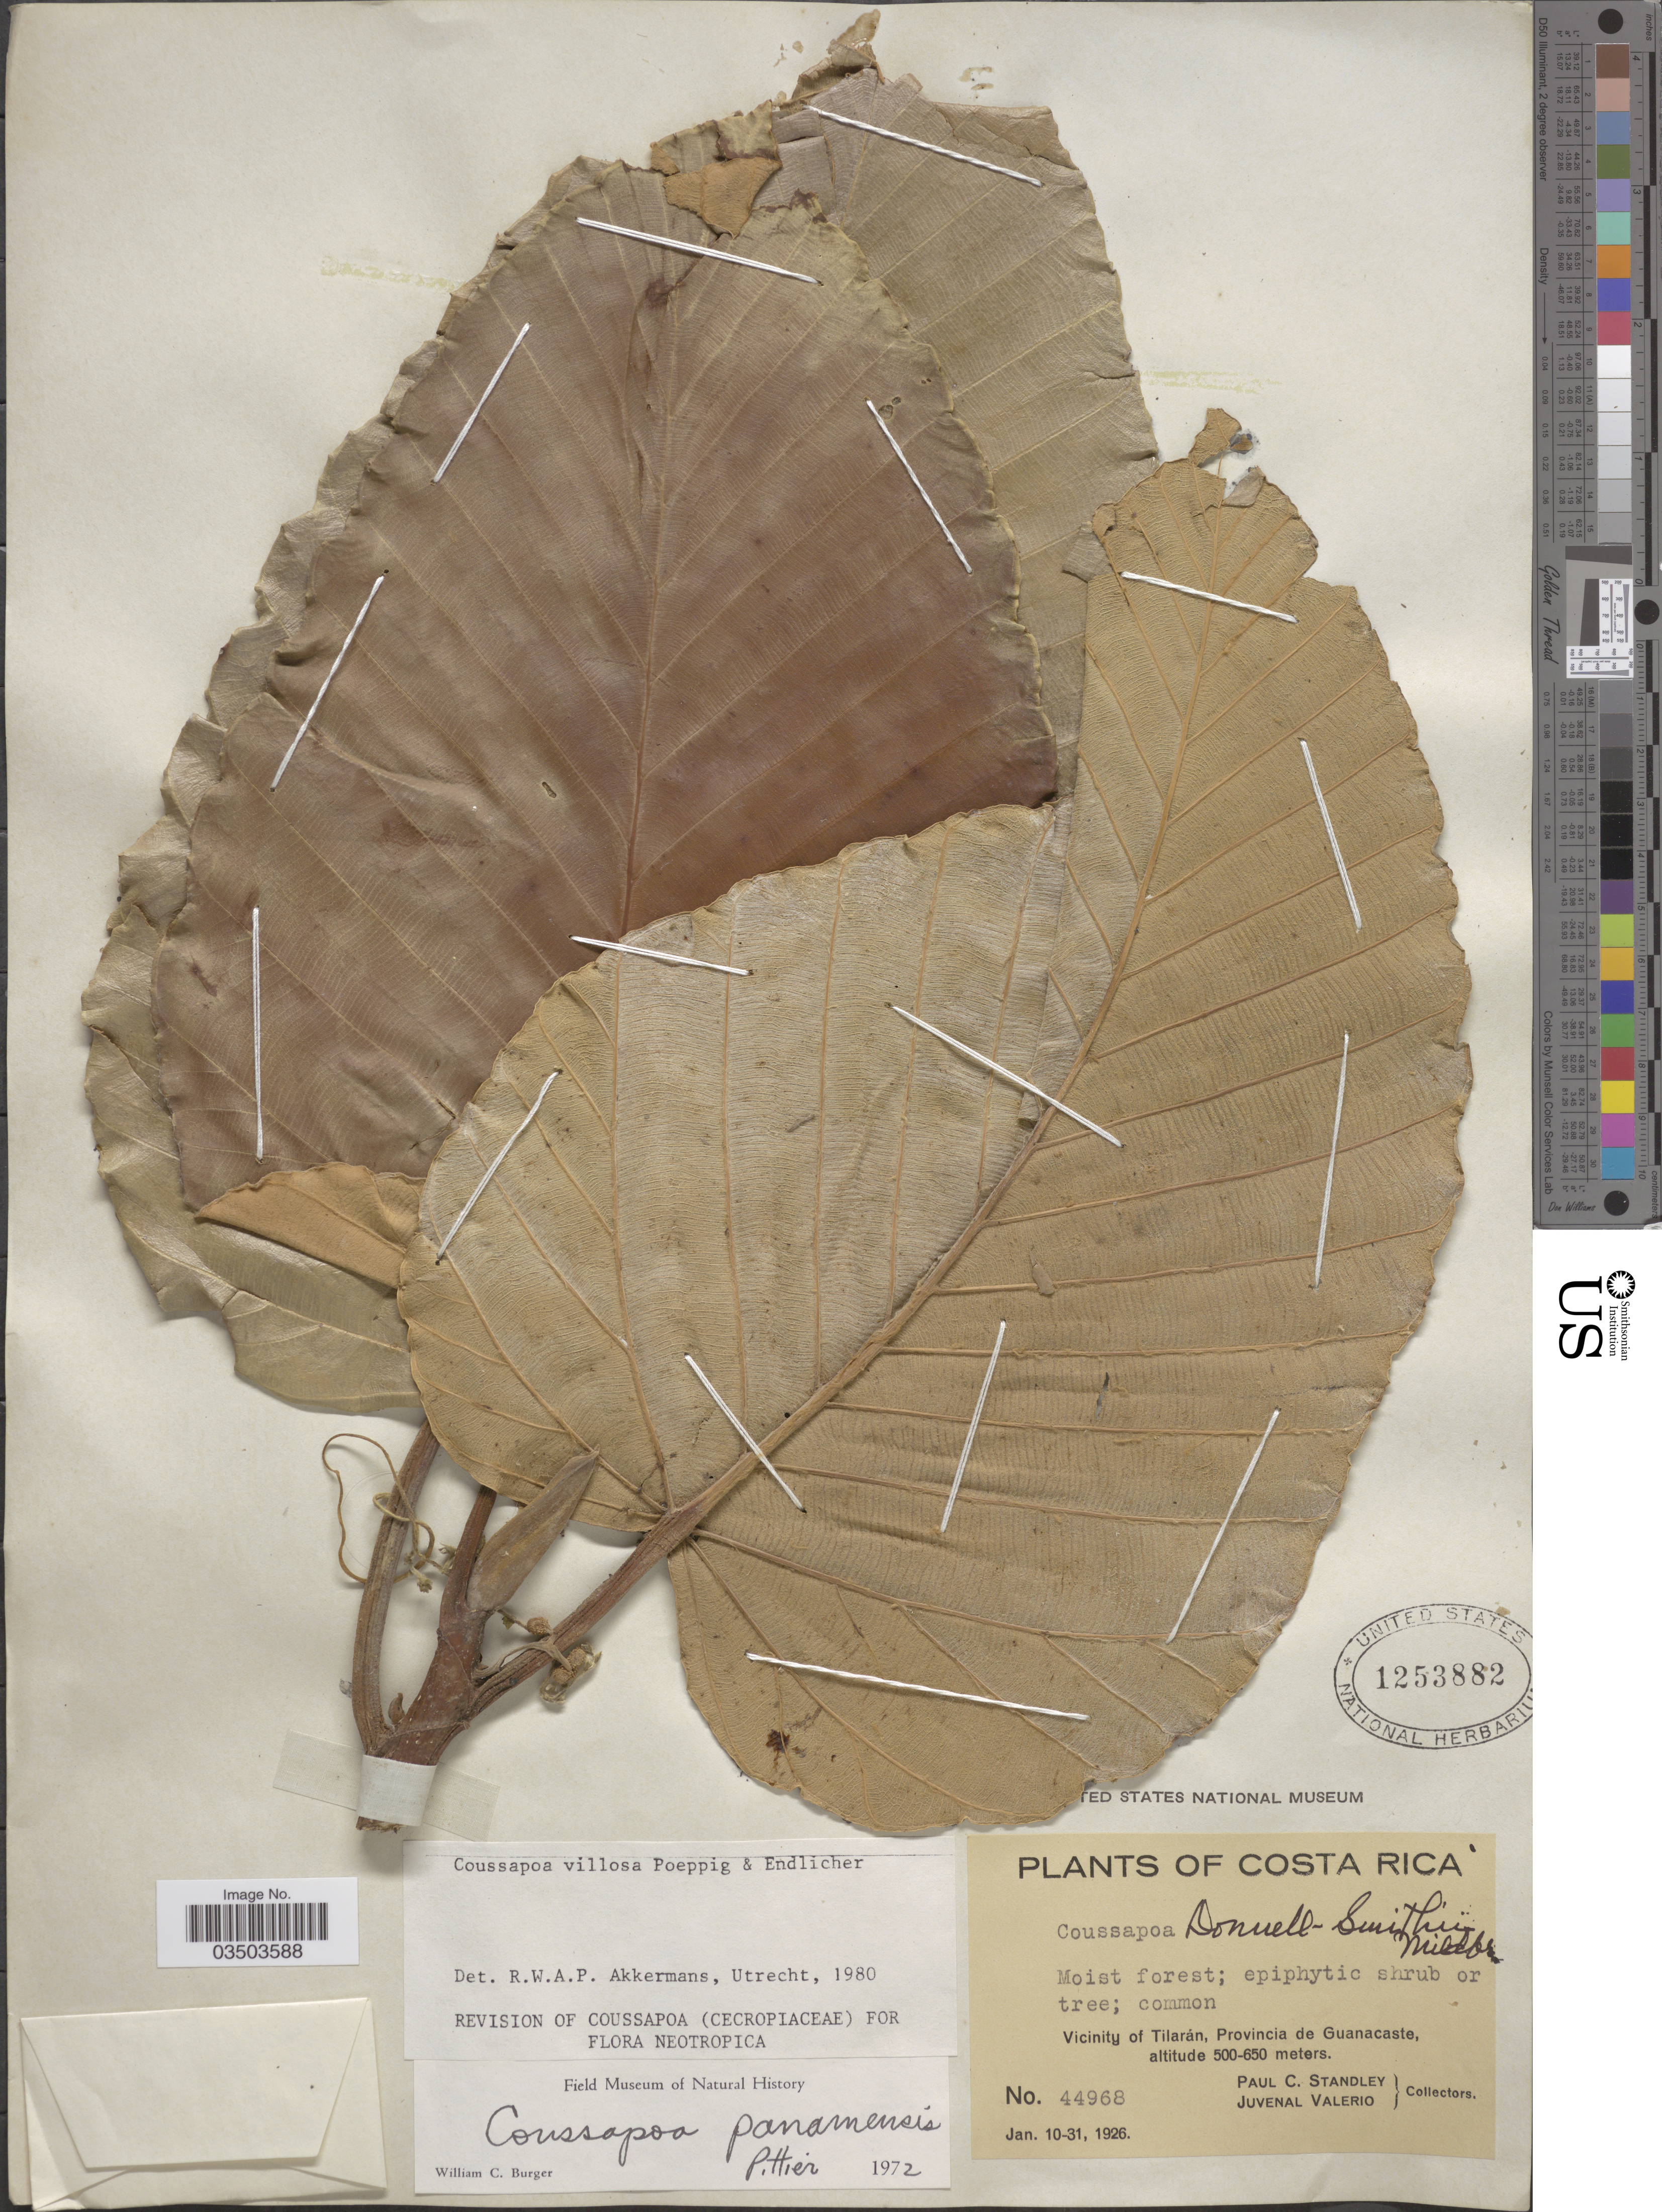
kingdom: Plantae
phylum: Tracheophyta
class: Magnoliopsida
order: Rosales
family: Urticaceae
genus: Coussapoa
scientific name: Coussapoa villosa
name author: Poepp. & Endl.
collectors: P. C. Standley & J. Valerio R.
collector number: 44968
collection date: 1926-01-10/1926-01-31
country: Costa Rica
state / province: Guanacaste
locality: Vicinity of Tilarán.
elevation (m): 500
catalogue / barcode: US 1253882